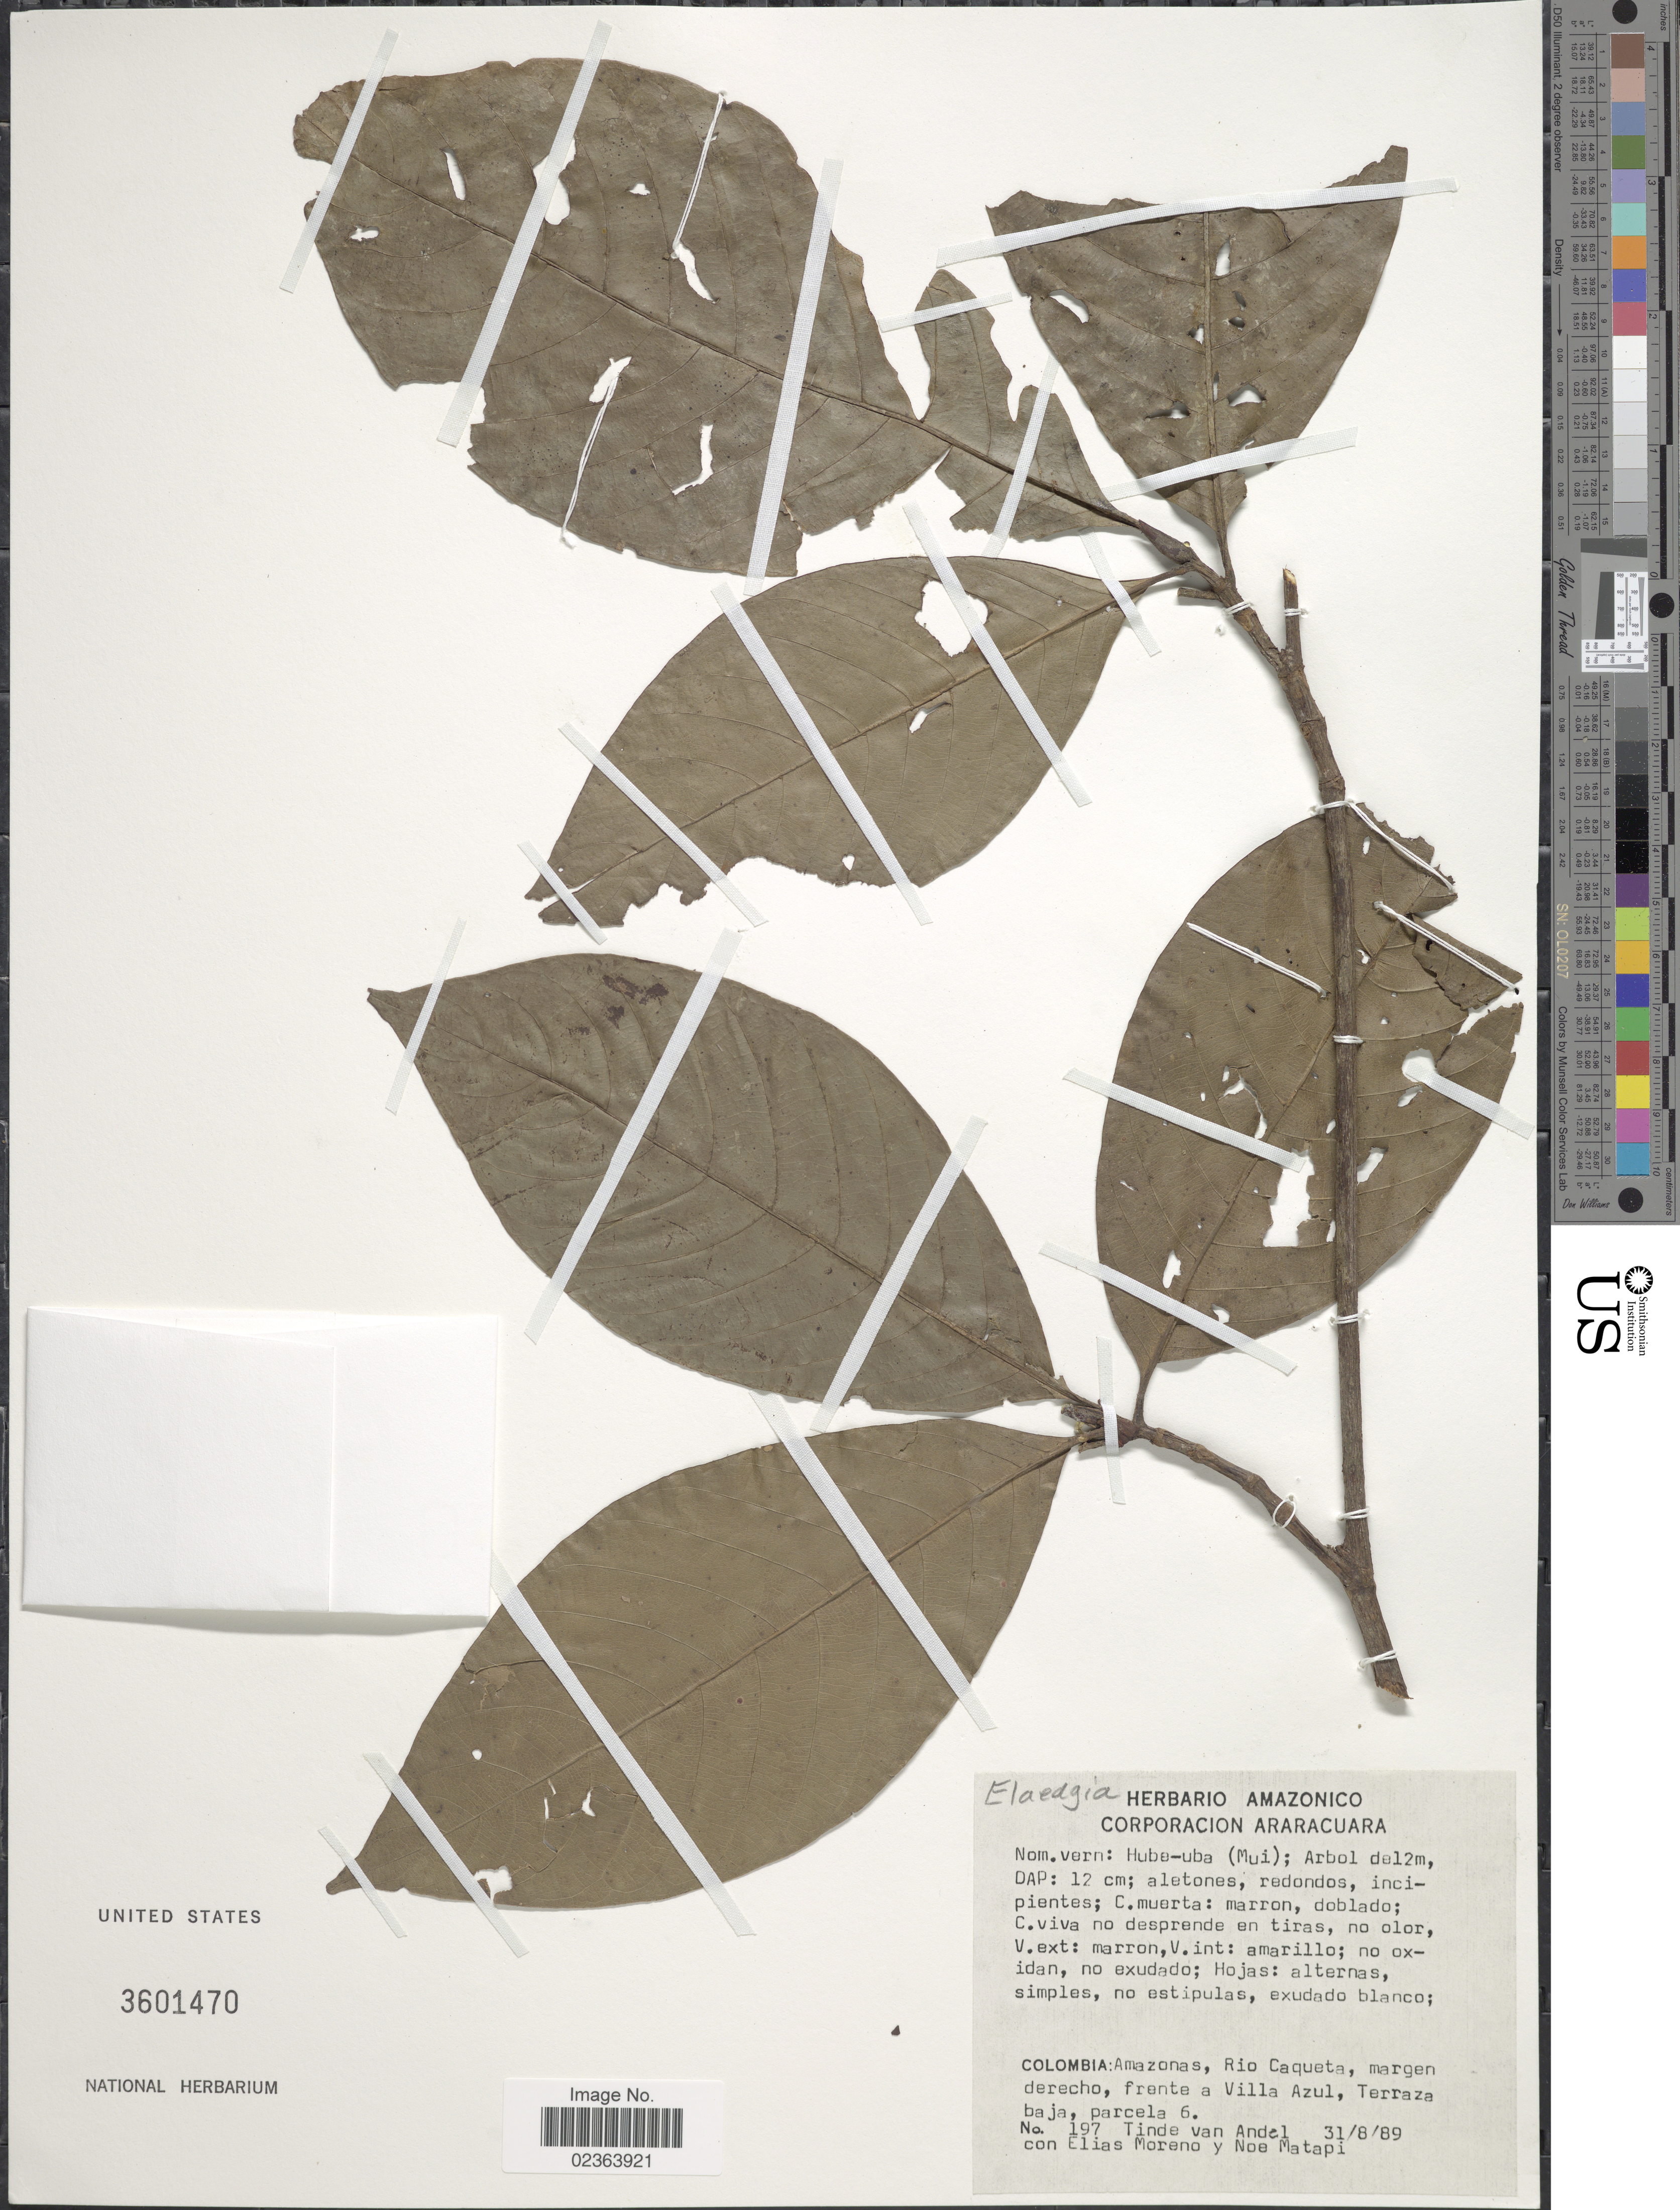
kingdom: Plantae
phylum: Tracheophyta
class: Magnoliopsida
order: Gentianales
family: Rubiaceae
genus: Elaeagia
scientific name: Elaeagia sp.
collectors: T. R. van Andel, E. Moreno & N. Matapi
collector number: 197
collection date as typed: Transcribed d/m/y: 31/8/89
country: Colombia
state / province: Amazônas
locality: Colombia: Amazonas, Rio Caqueta, margen derecho, frente a Villa Azul, Terraza baja, parcela 6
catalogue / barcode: US 361470